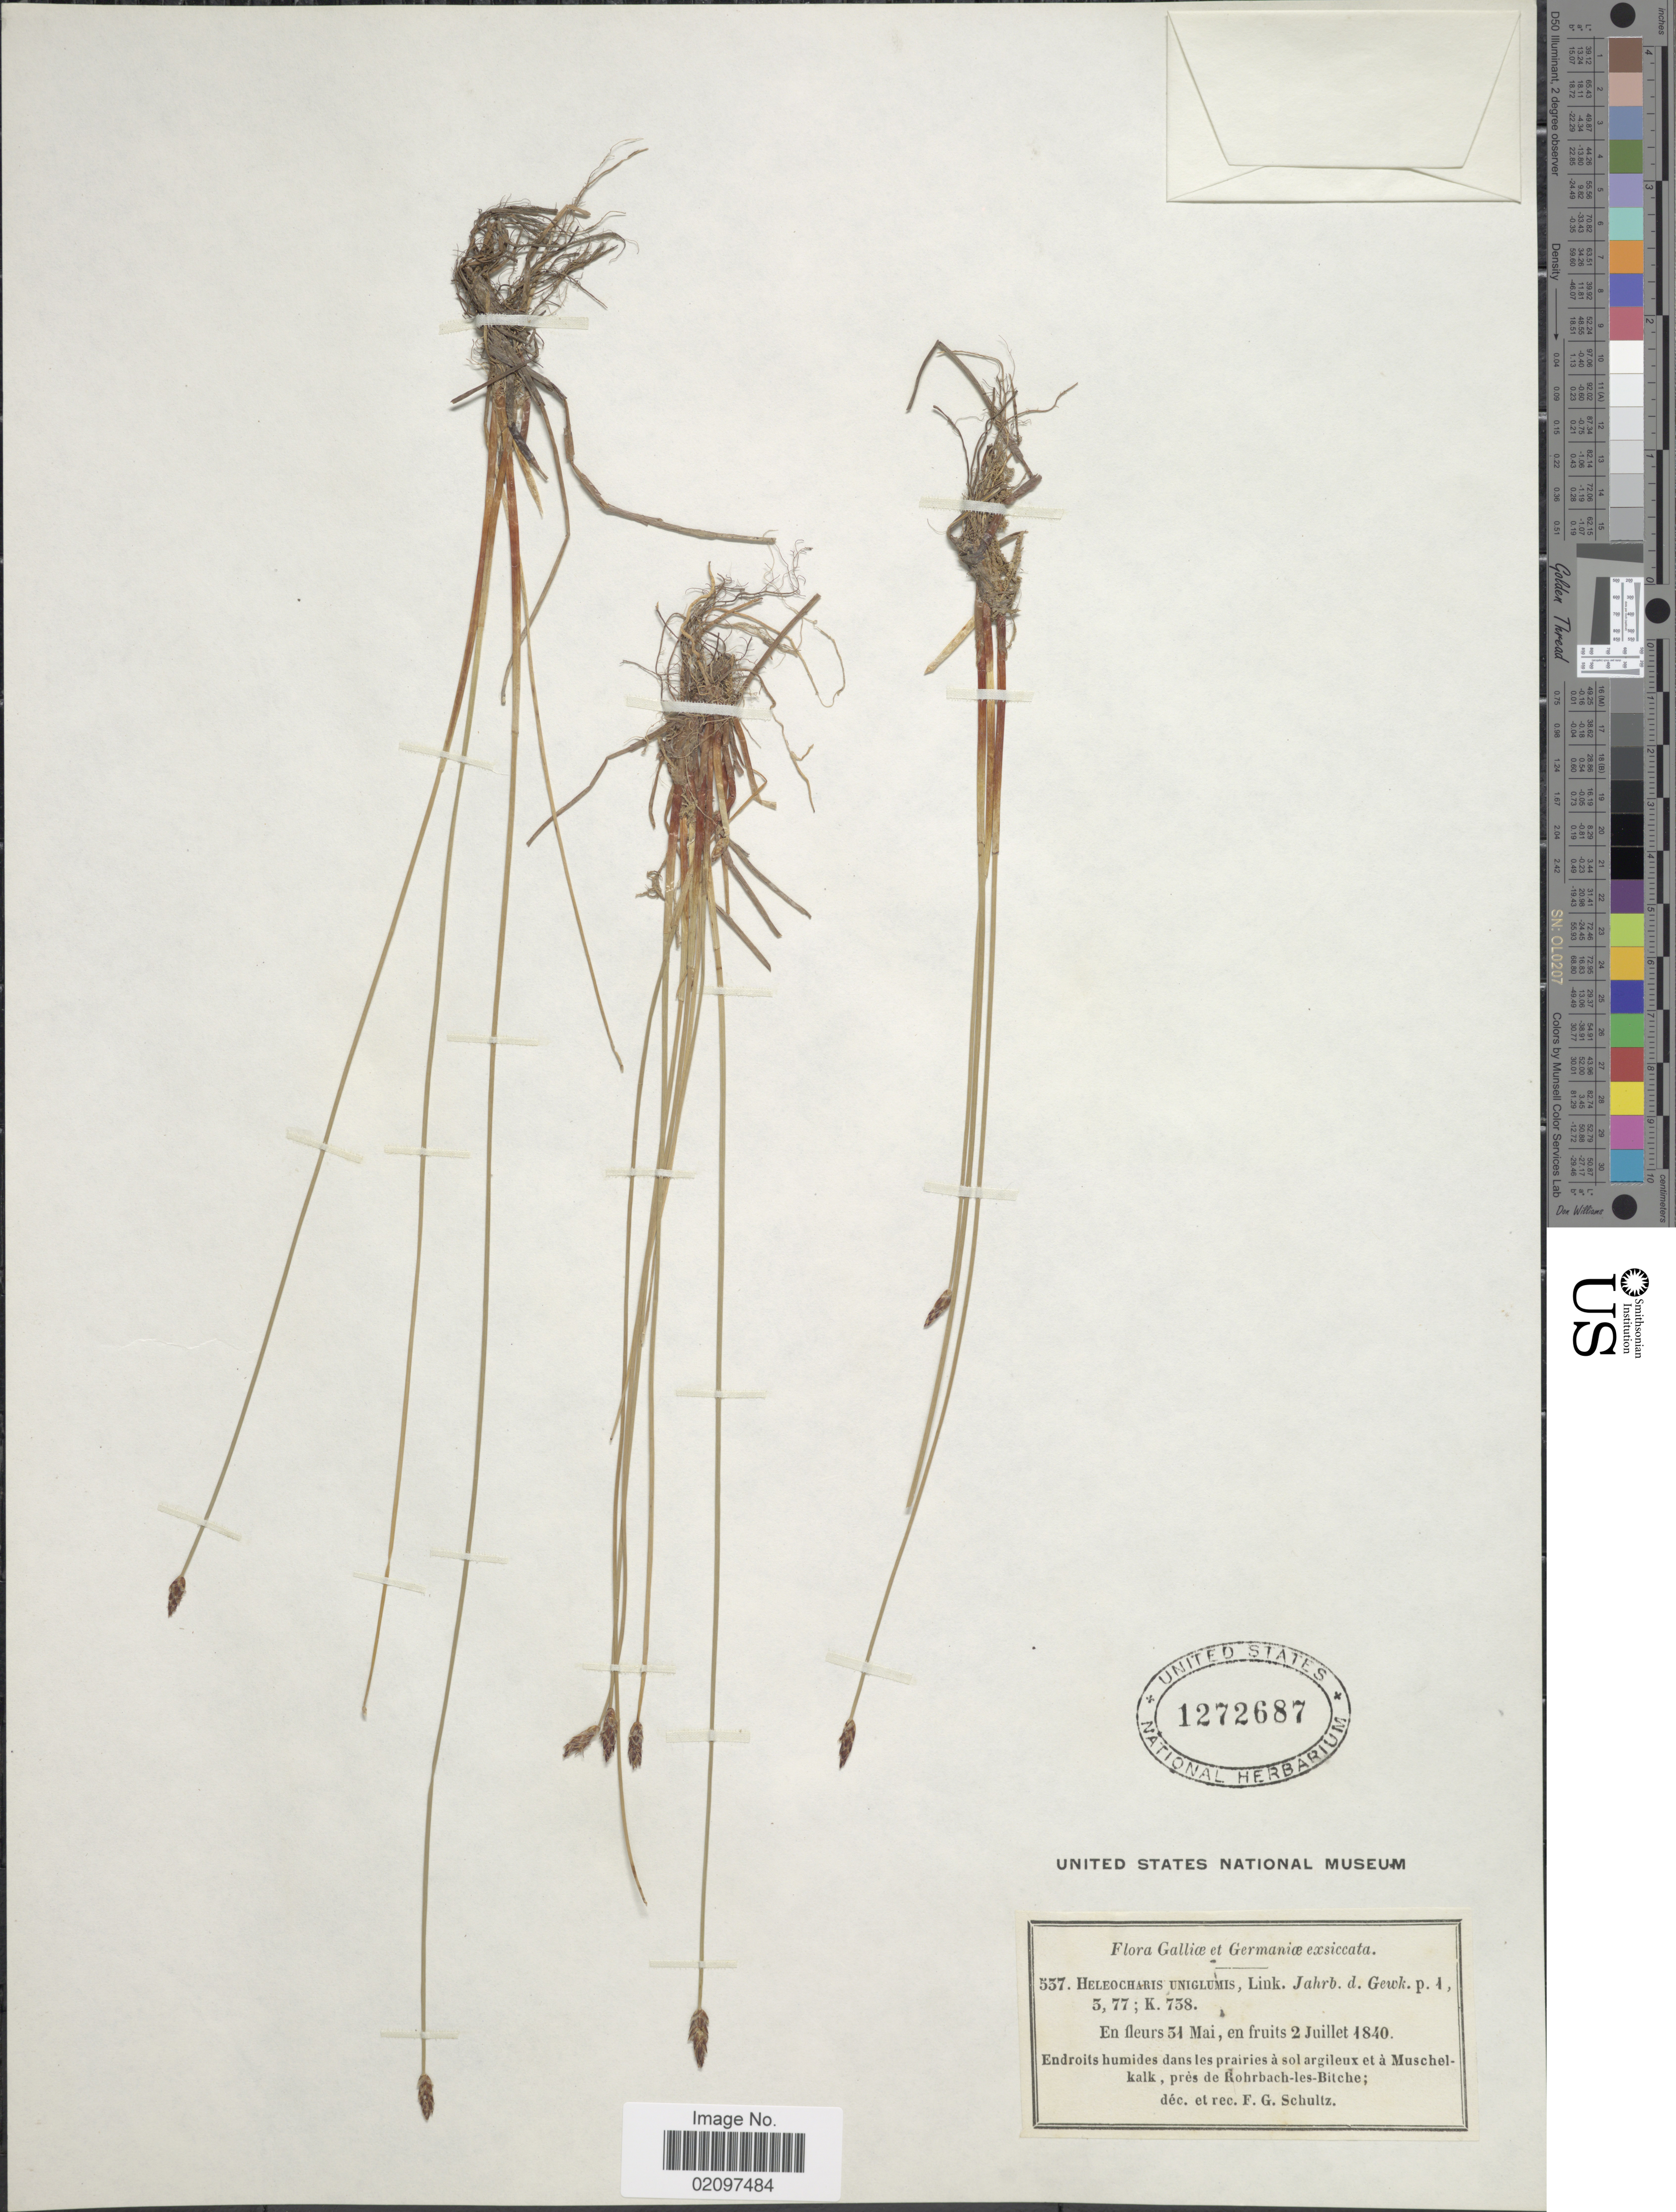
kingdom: Plantae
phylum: Tracheophyta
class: Liliopsida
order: Poales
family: Cyperaceae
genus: Eleocharis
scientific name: Eleocharis uniglumis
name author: (Link) Schult.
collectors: F. Schultz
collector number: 537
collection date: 1840-07-02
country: France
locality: Endroits humides dans les prairies a sol argileux et a Muschelkalk, pres de Rohrbach-les-Bitche. Galliae et Germaniae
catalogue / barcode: US 1272687